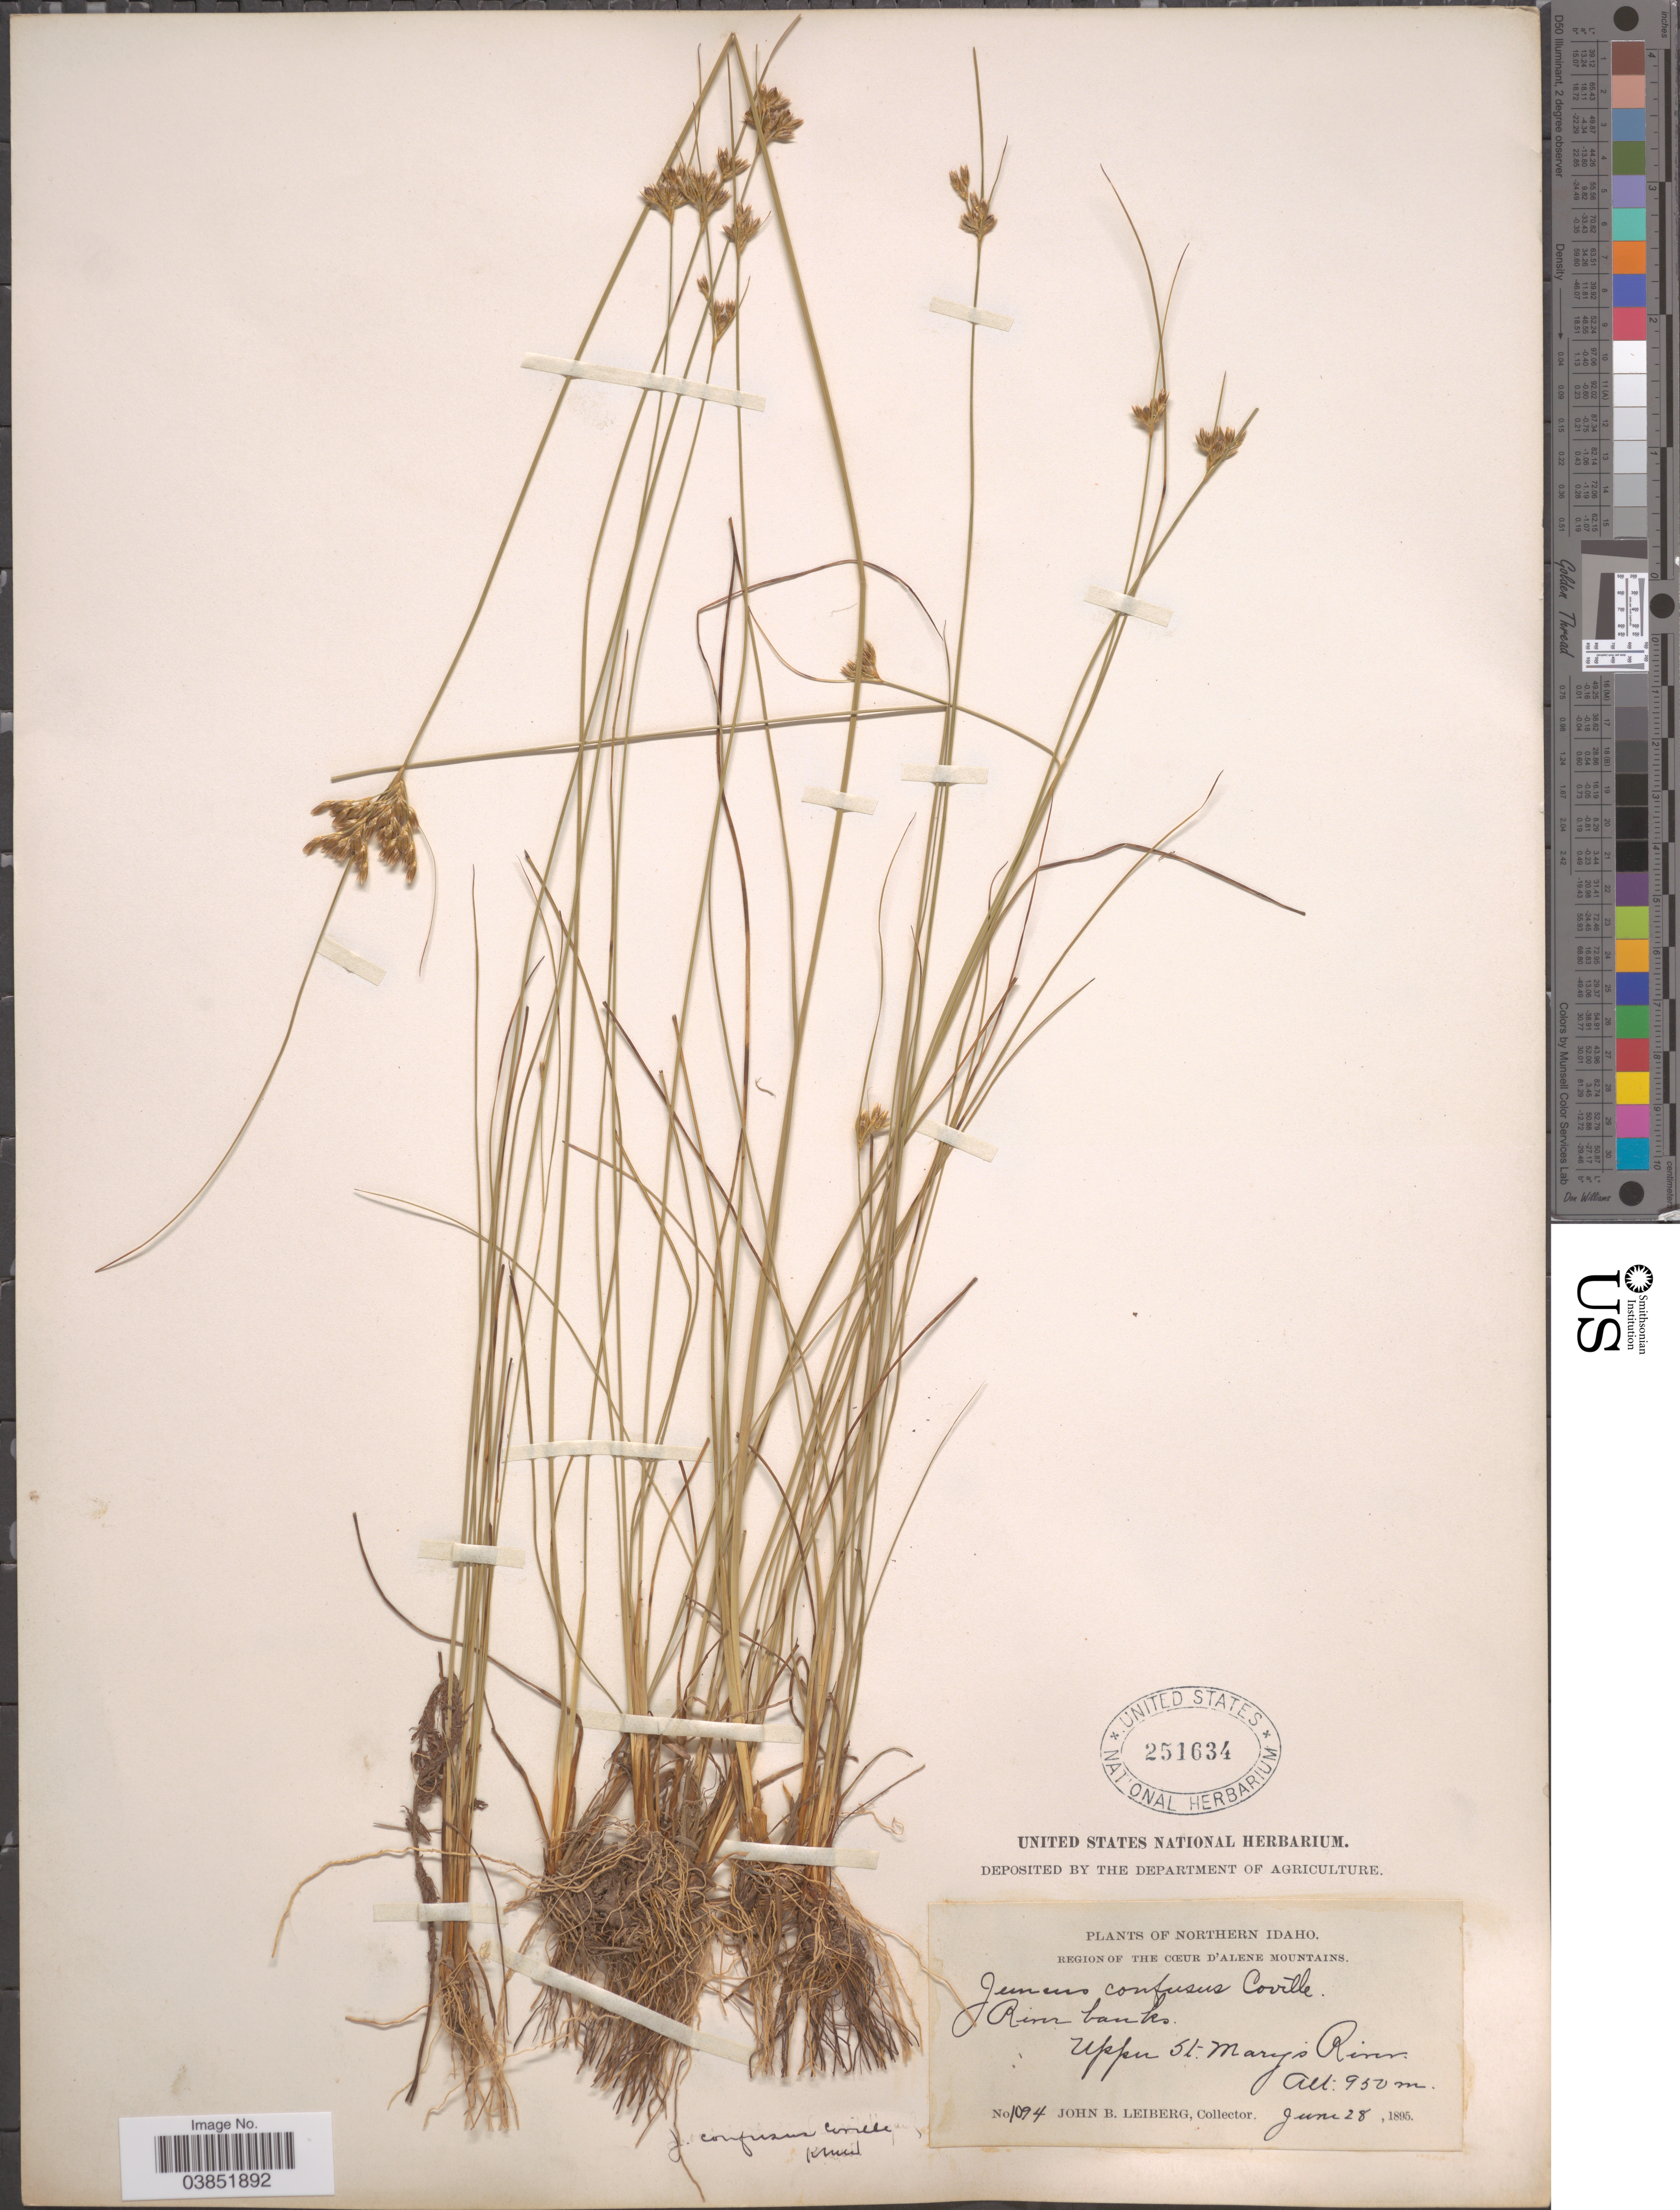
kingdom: Plantae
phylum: Tracheophyta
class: Liliopsida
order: Poales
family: Juncaceae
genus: Juncus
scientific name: Juncus confusus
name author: Coville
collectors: J. B. Leiberg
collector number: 1094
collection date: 1895-06-28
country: United States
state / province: Idaho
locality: Region of the Cœur D'Alene Mountains. Northern Idaho. Upper St. Marys River.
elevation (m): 950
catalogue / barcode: US 251634